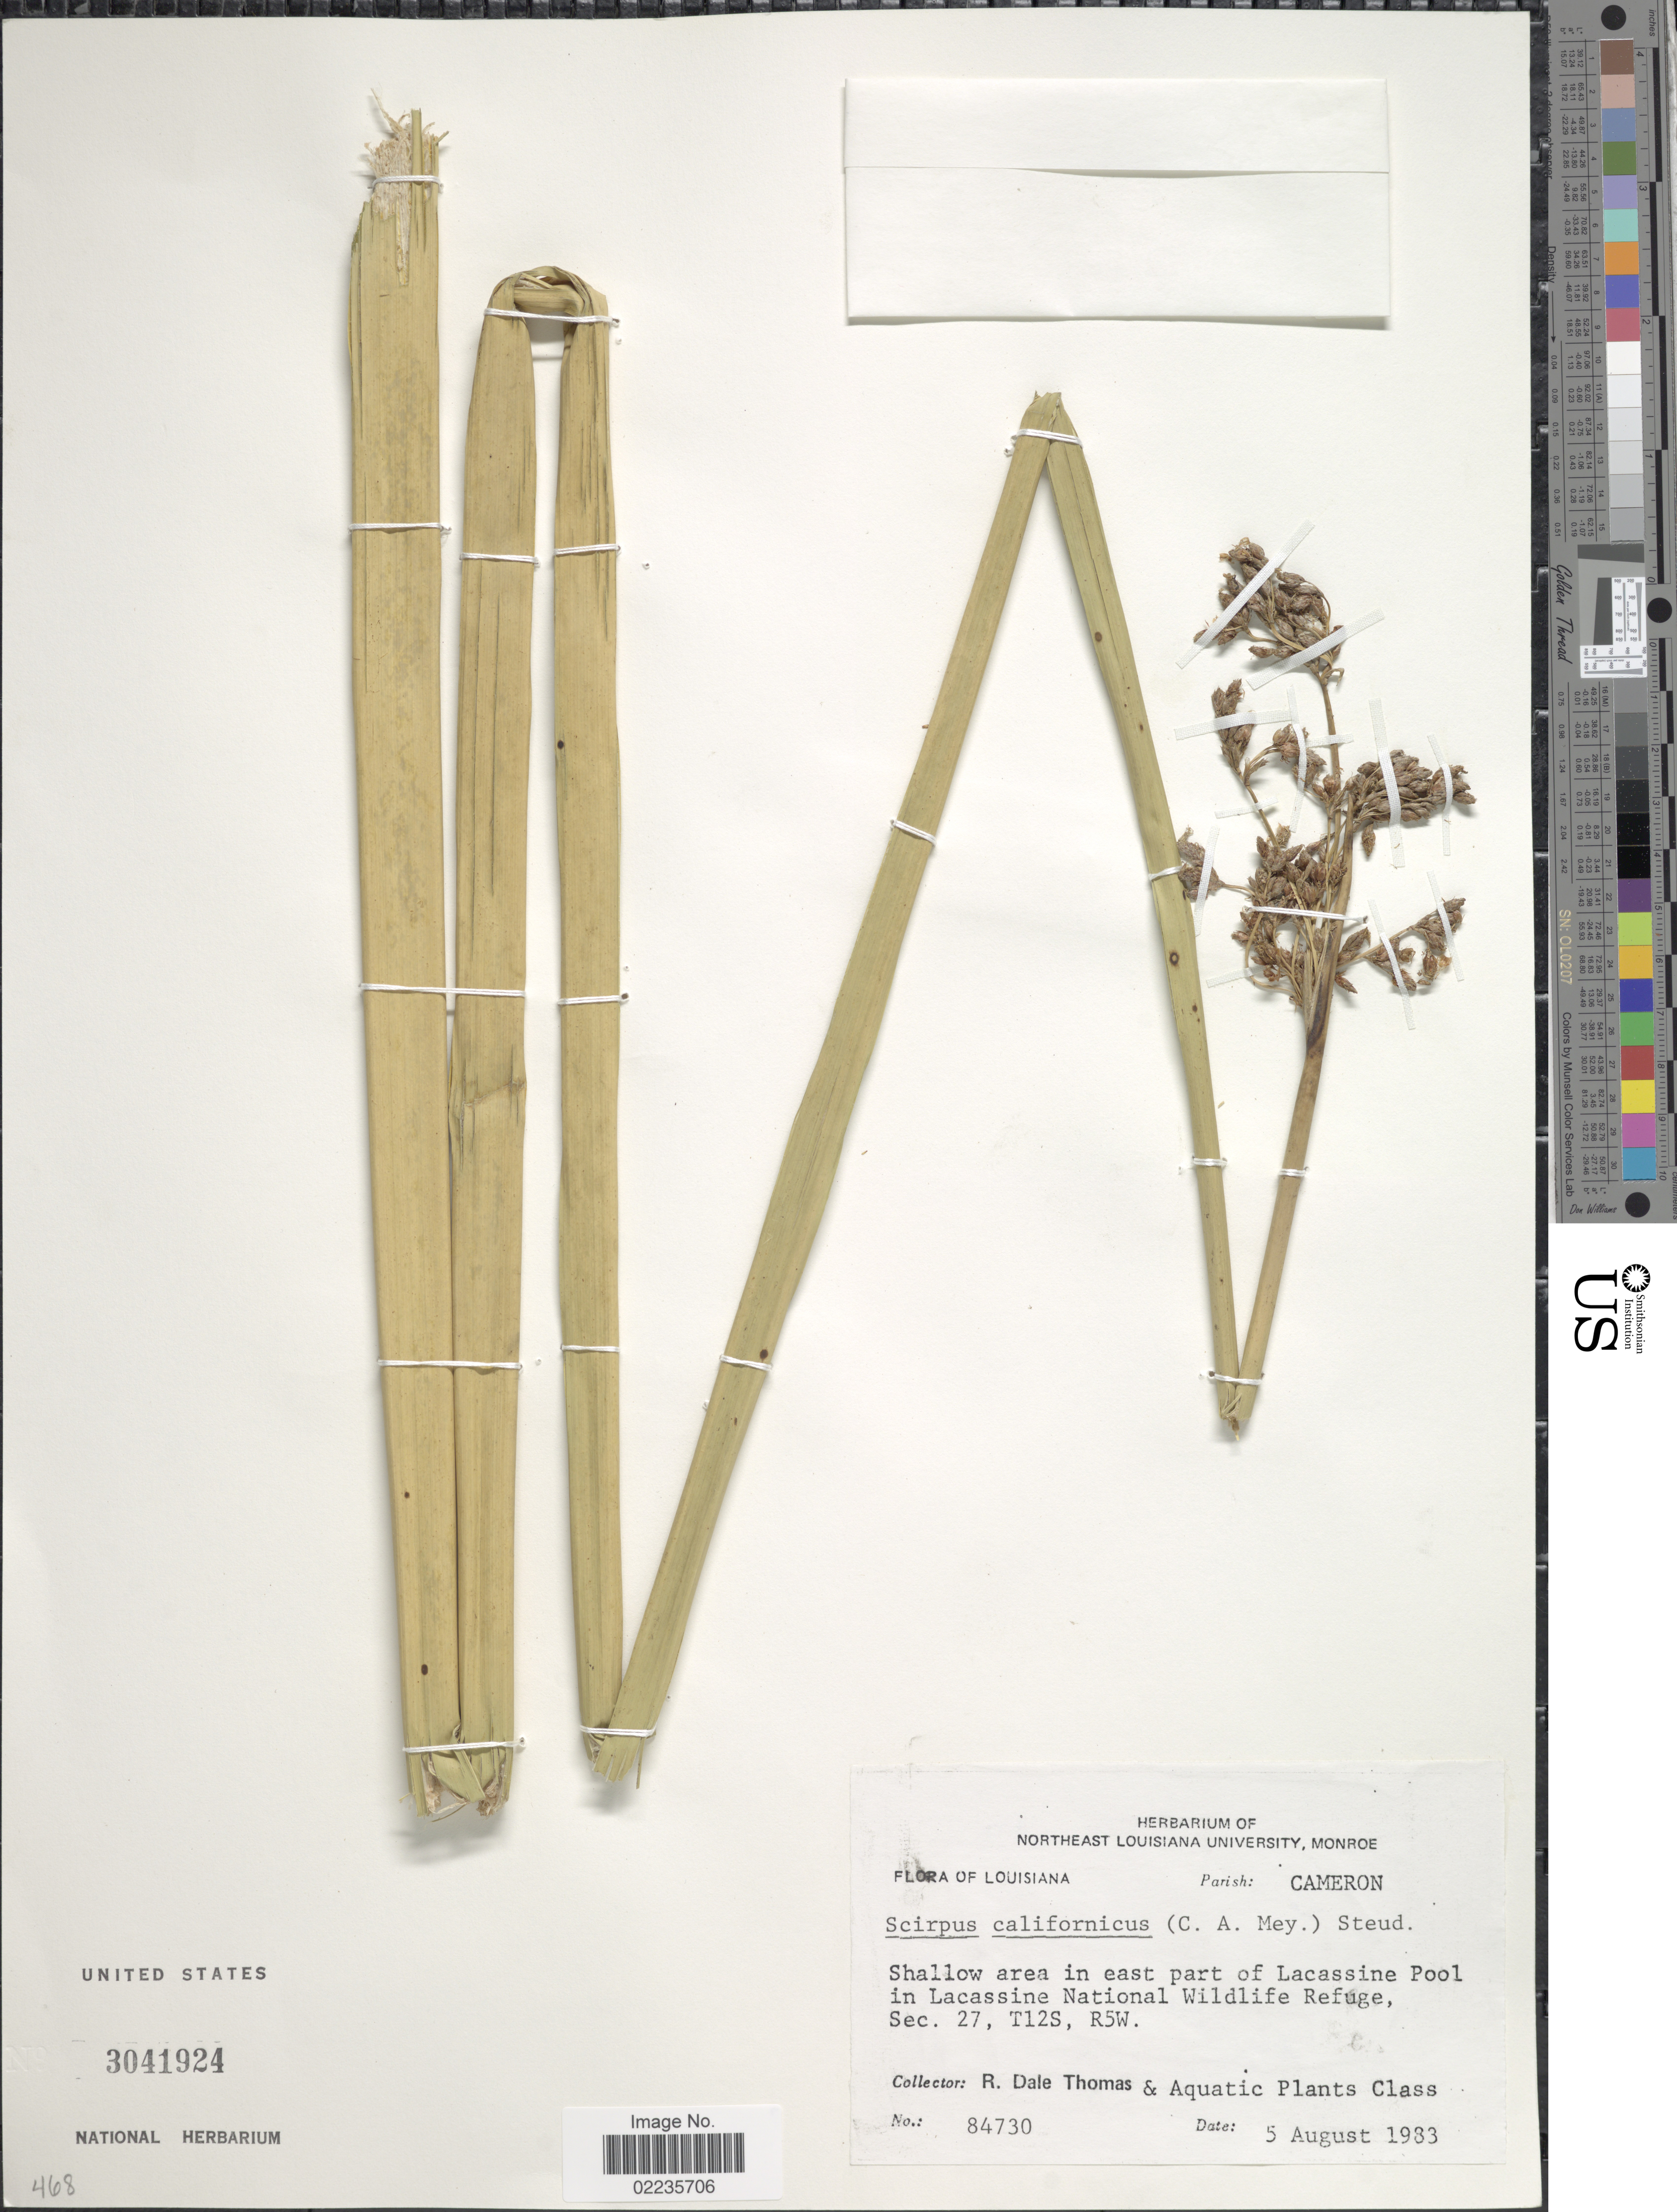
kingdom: Plantae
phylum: Tracheophyta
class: Liliopsida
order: Poales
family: Cyperaceae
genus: Schoenoplectus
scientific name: Schoenoplectus californicus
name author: (C.A. Mey.) Soják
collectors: R. Thomas & Aquatic Plants Class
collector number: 84730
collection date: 1983-08-05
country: United States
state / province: Louisiana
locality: Parish: Cameron, Shallow area in east part of Lacassine Pool in Lacassine National Wildlife Refuge, Sec. 27, T12S, R5W.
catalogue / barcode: US 3041924